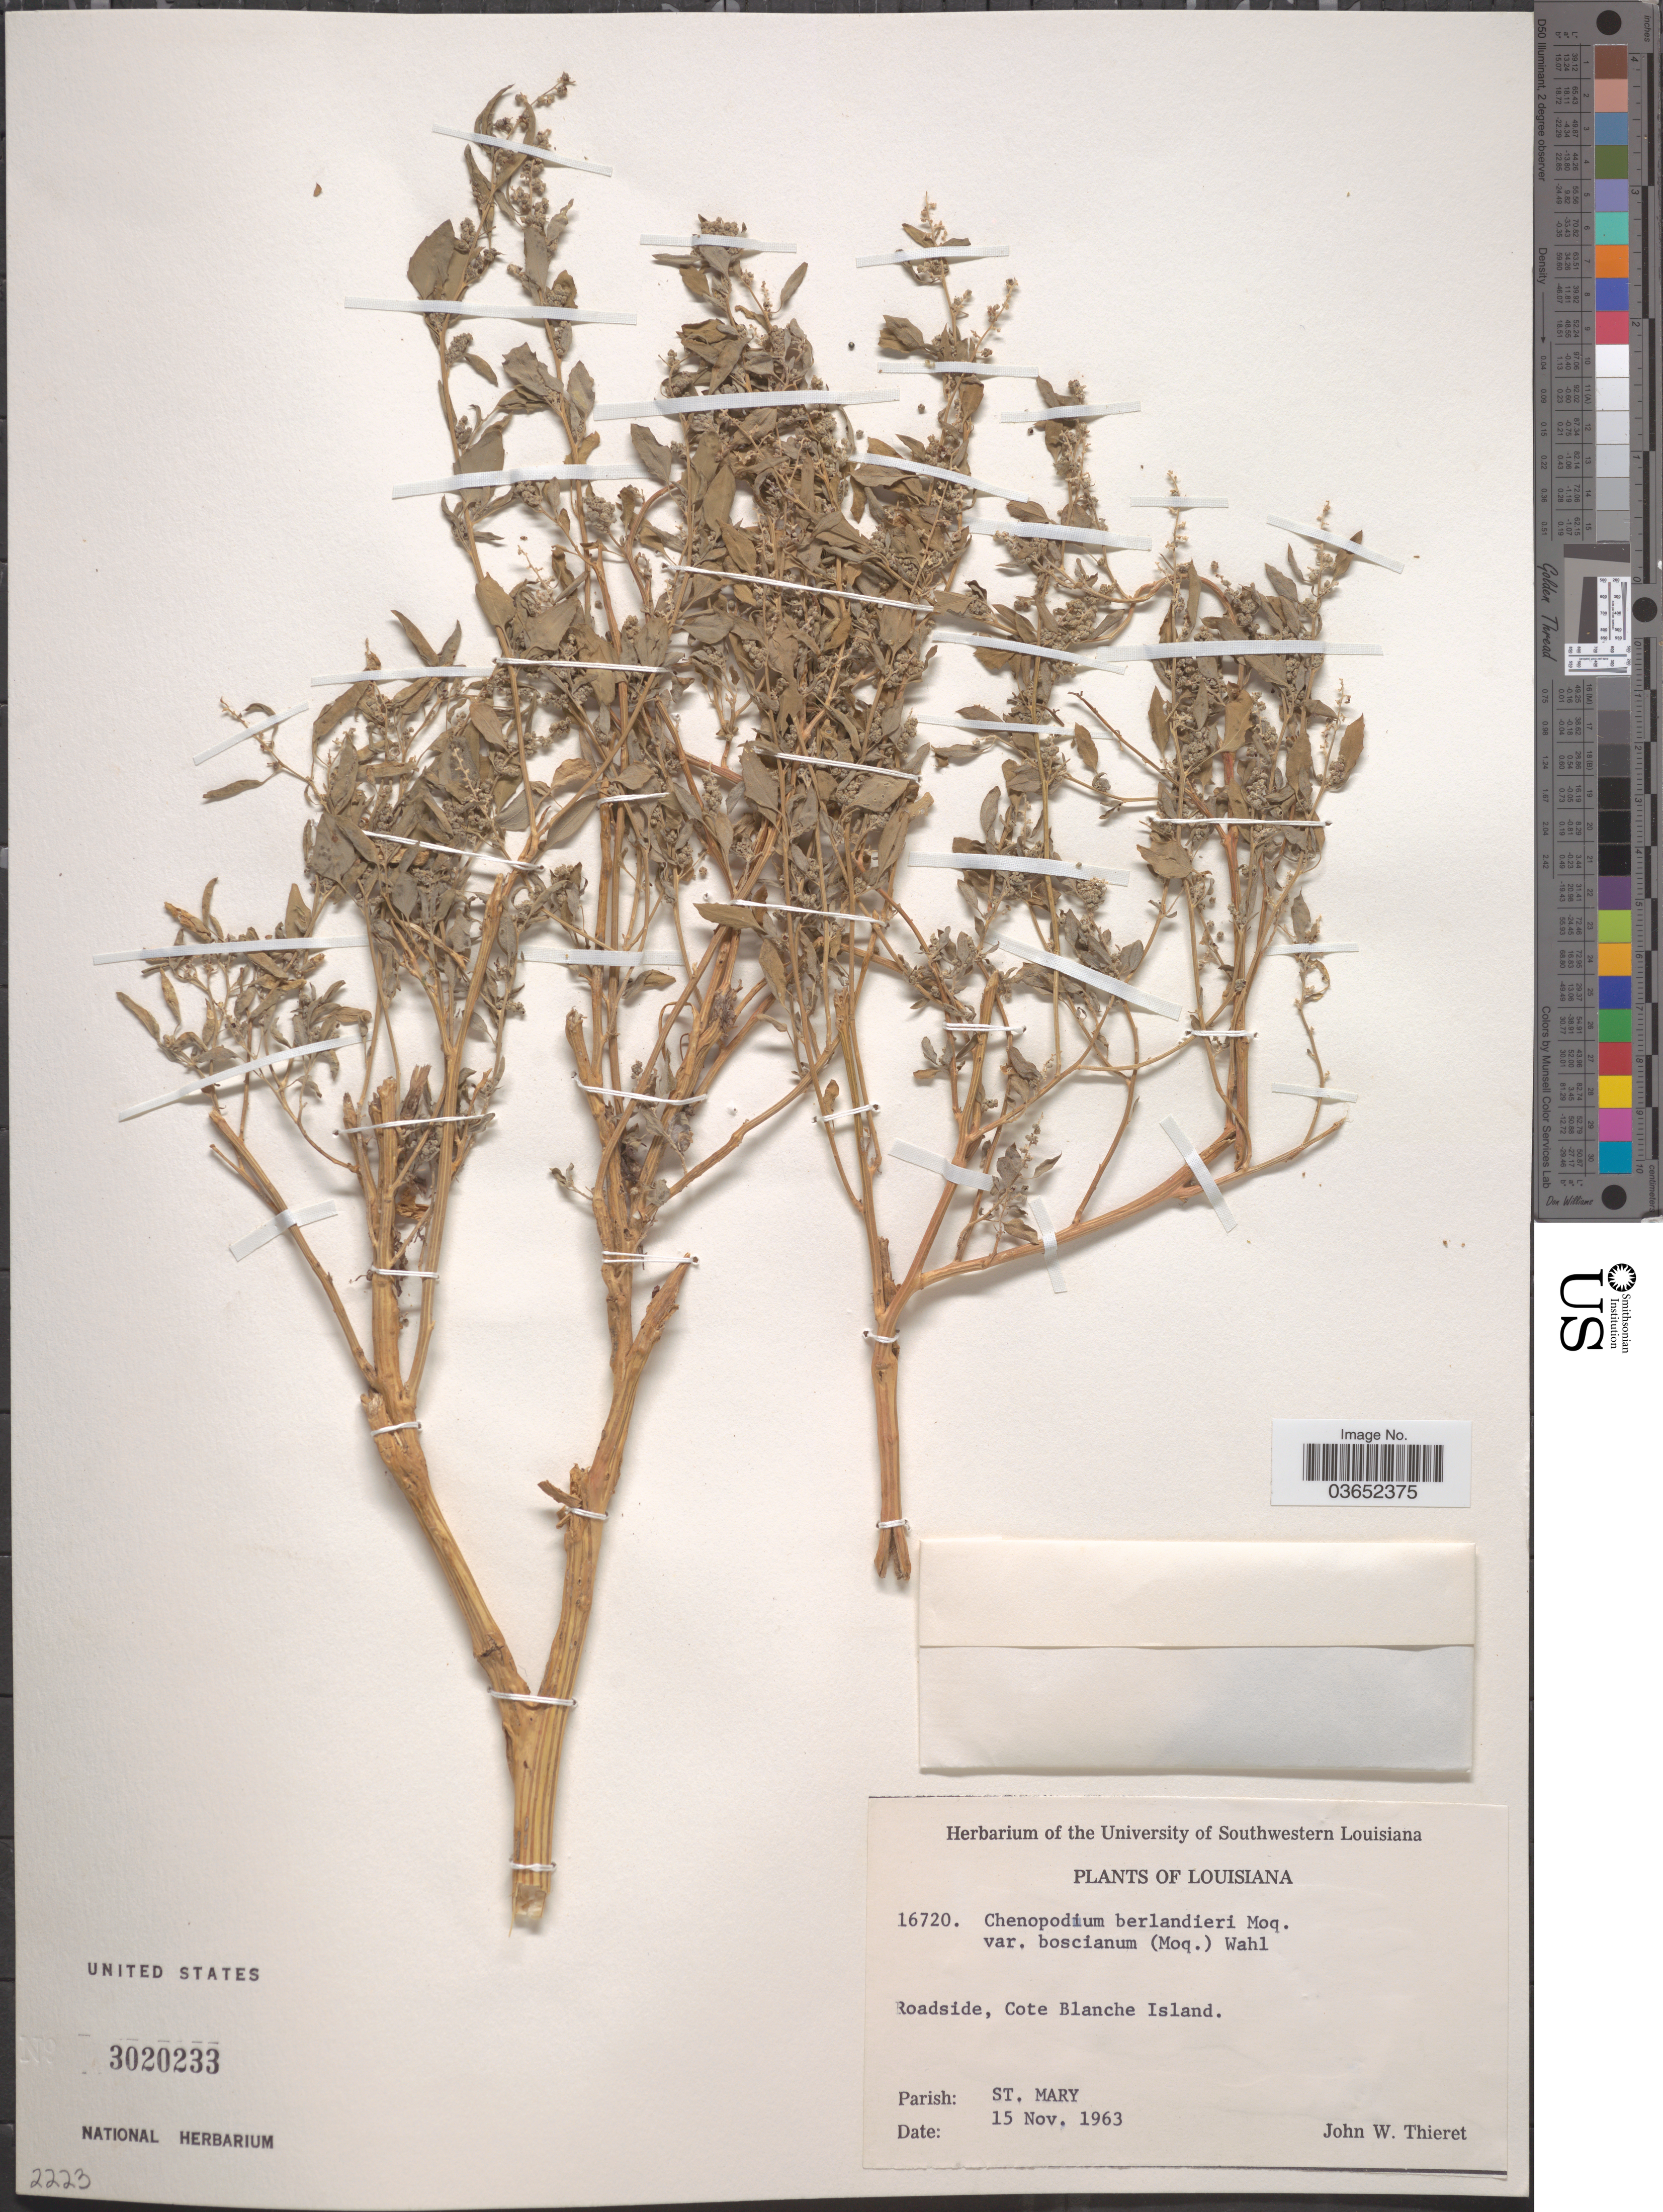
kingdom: Plantae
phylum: Tracheophyta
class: Magnoliopsida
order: Caryophyllales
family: Amaranthaceae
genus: Chenopodium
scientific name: Chenopodium berlandieri var. boscianum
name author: (Moq.) Wahl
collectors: J. W. Thieret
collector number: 16720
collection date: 1963-11-15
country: United States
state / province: Louisiana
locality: Roadside, Cote Blanche Island.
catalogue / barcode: US 3020233